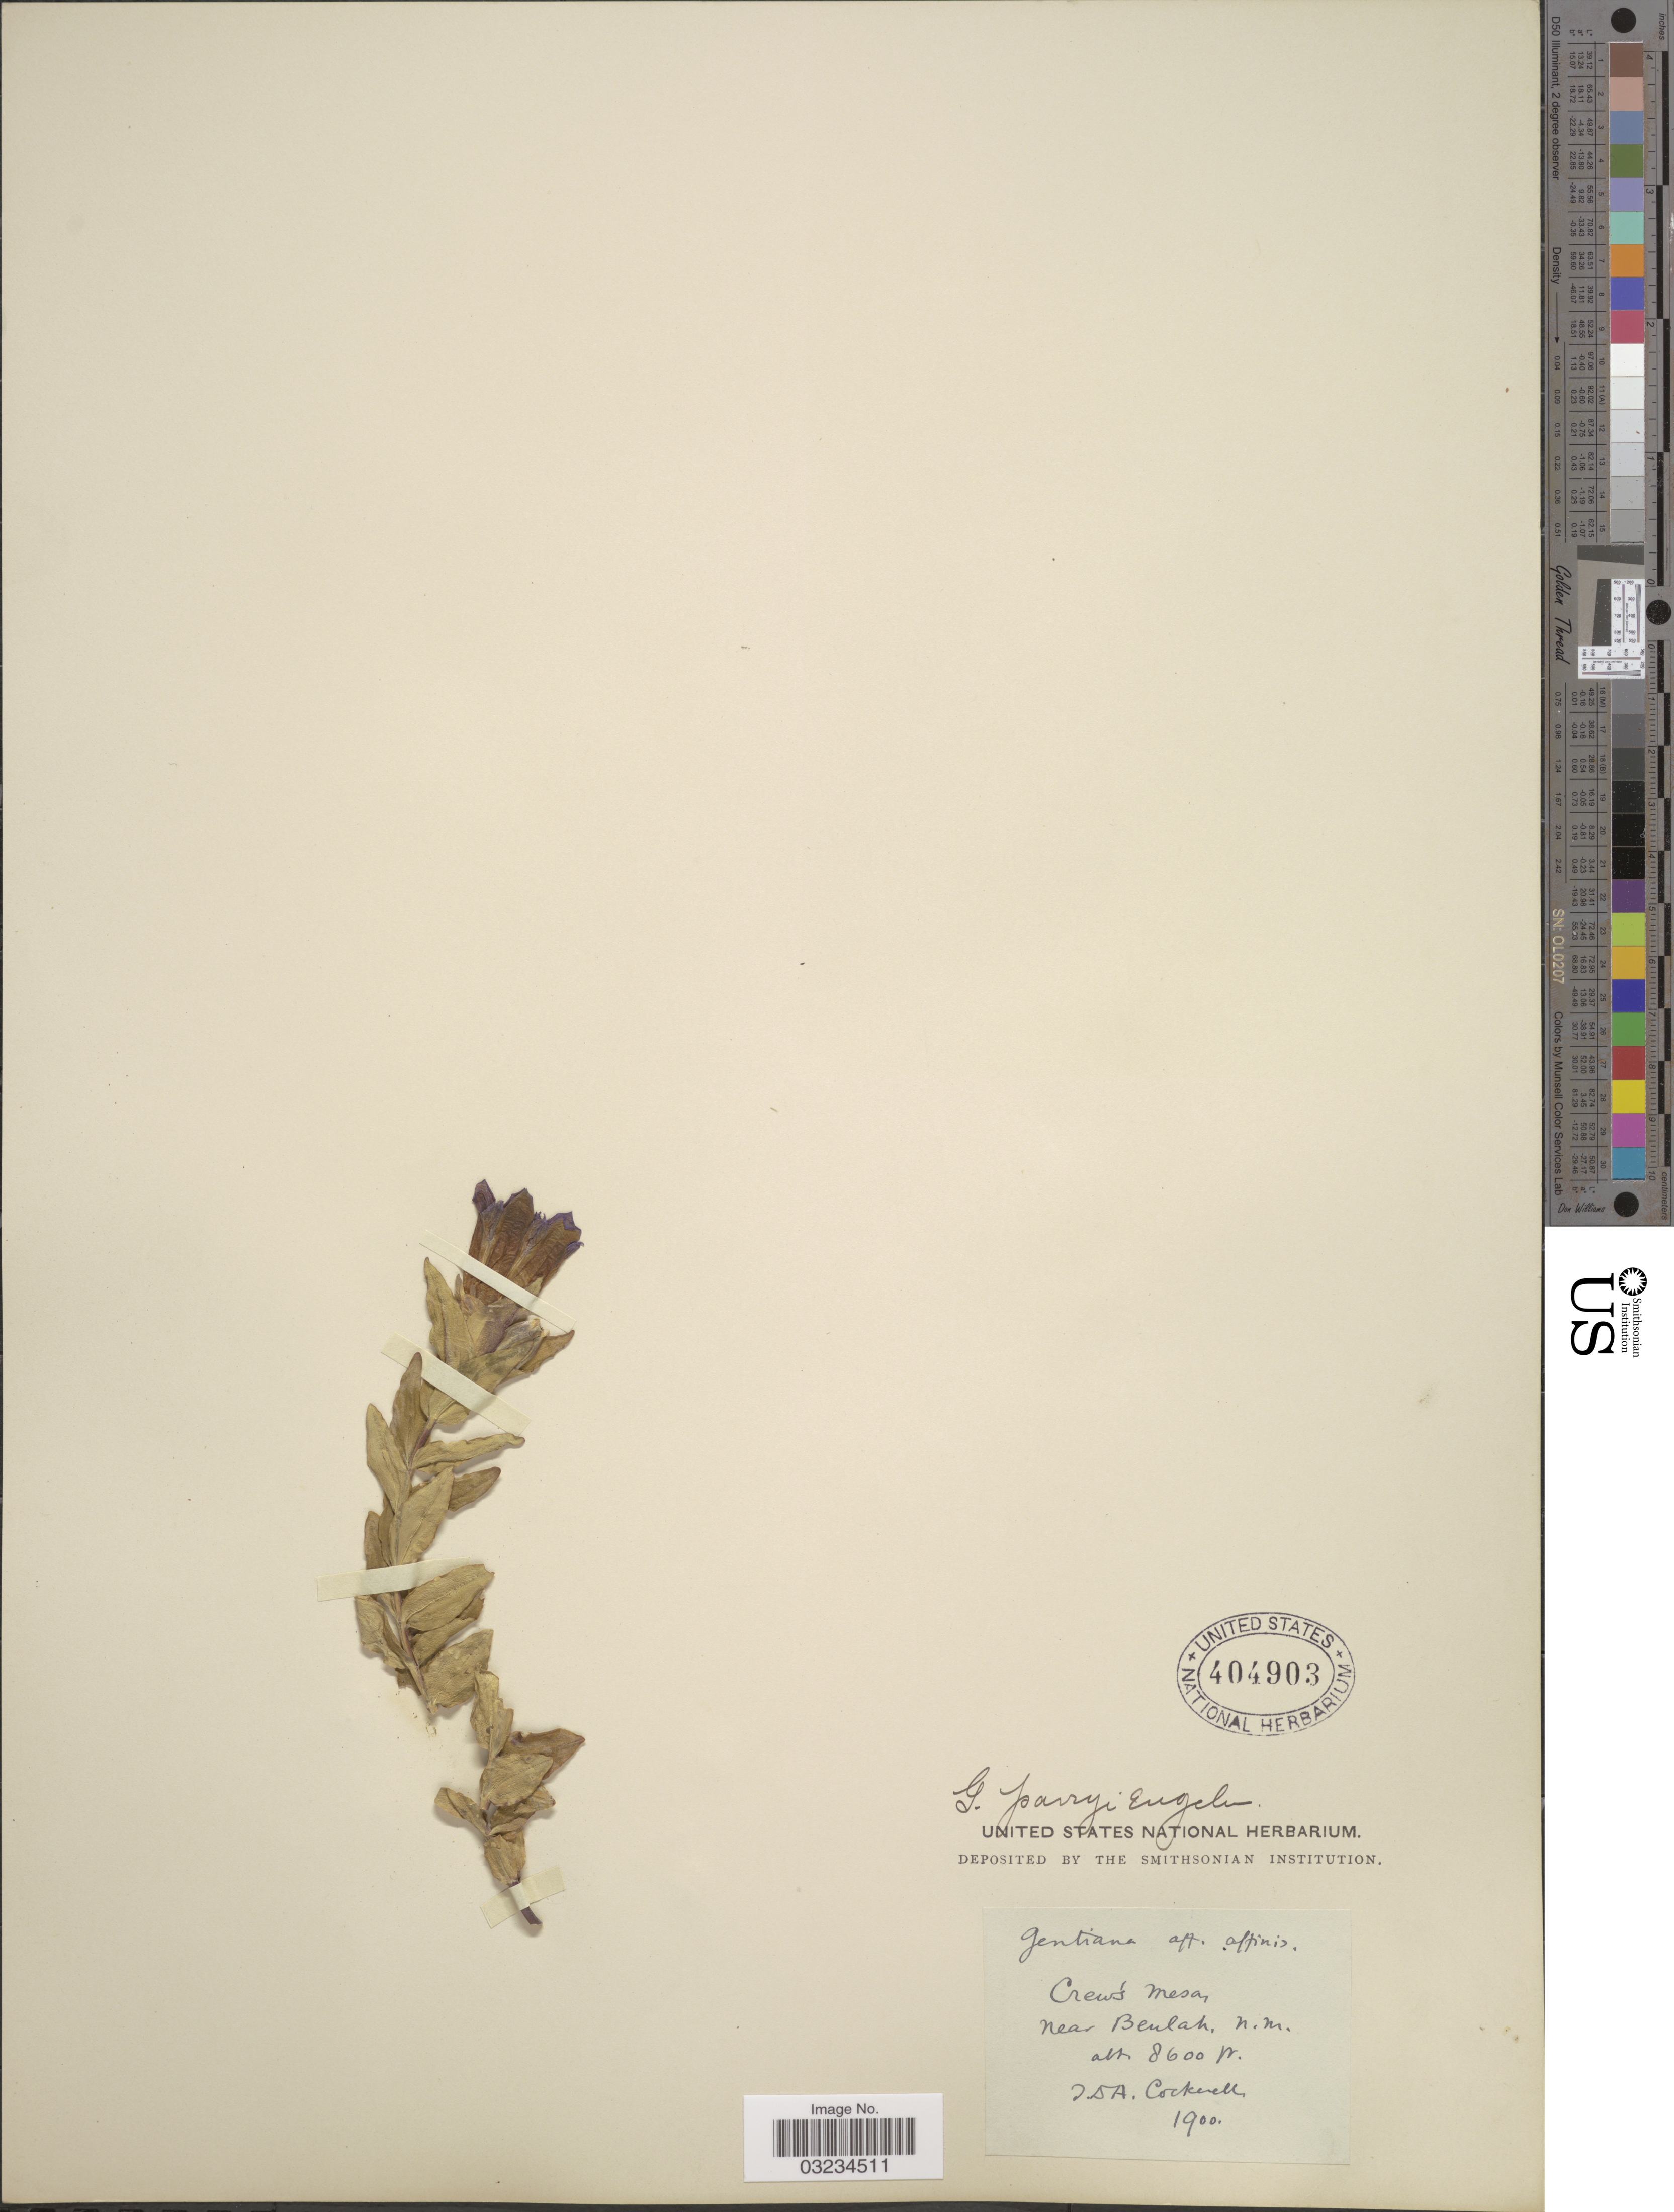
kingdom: Plantae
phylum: Tracheophyta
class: Magnoliopsida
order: Gentianales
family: Gentianaceae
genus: Gentiana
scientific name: Gentiana parryi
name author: Engelm.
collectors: J. Cockerell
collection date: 1900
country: United States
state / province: New Mexico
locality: Crew's mesa, near Beulah, N.M.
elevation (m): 2621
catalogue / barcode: US 404903